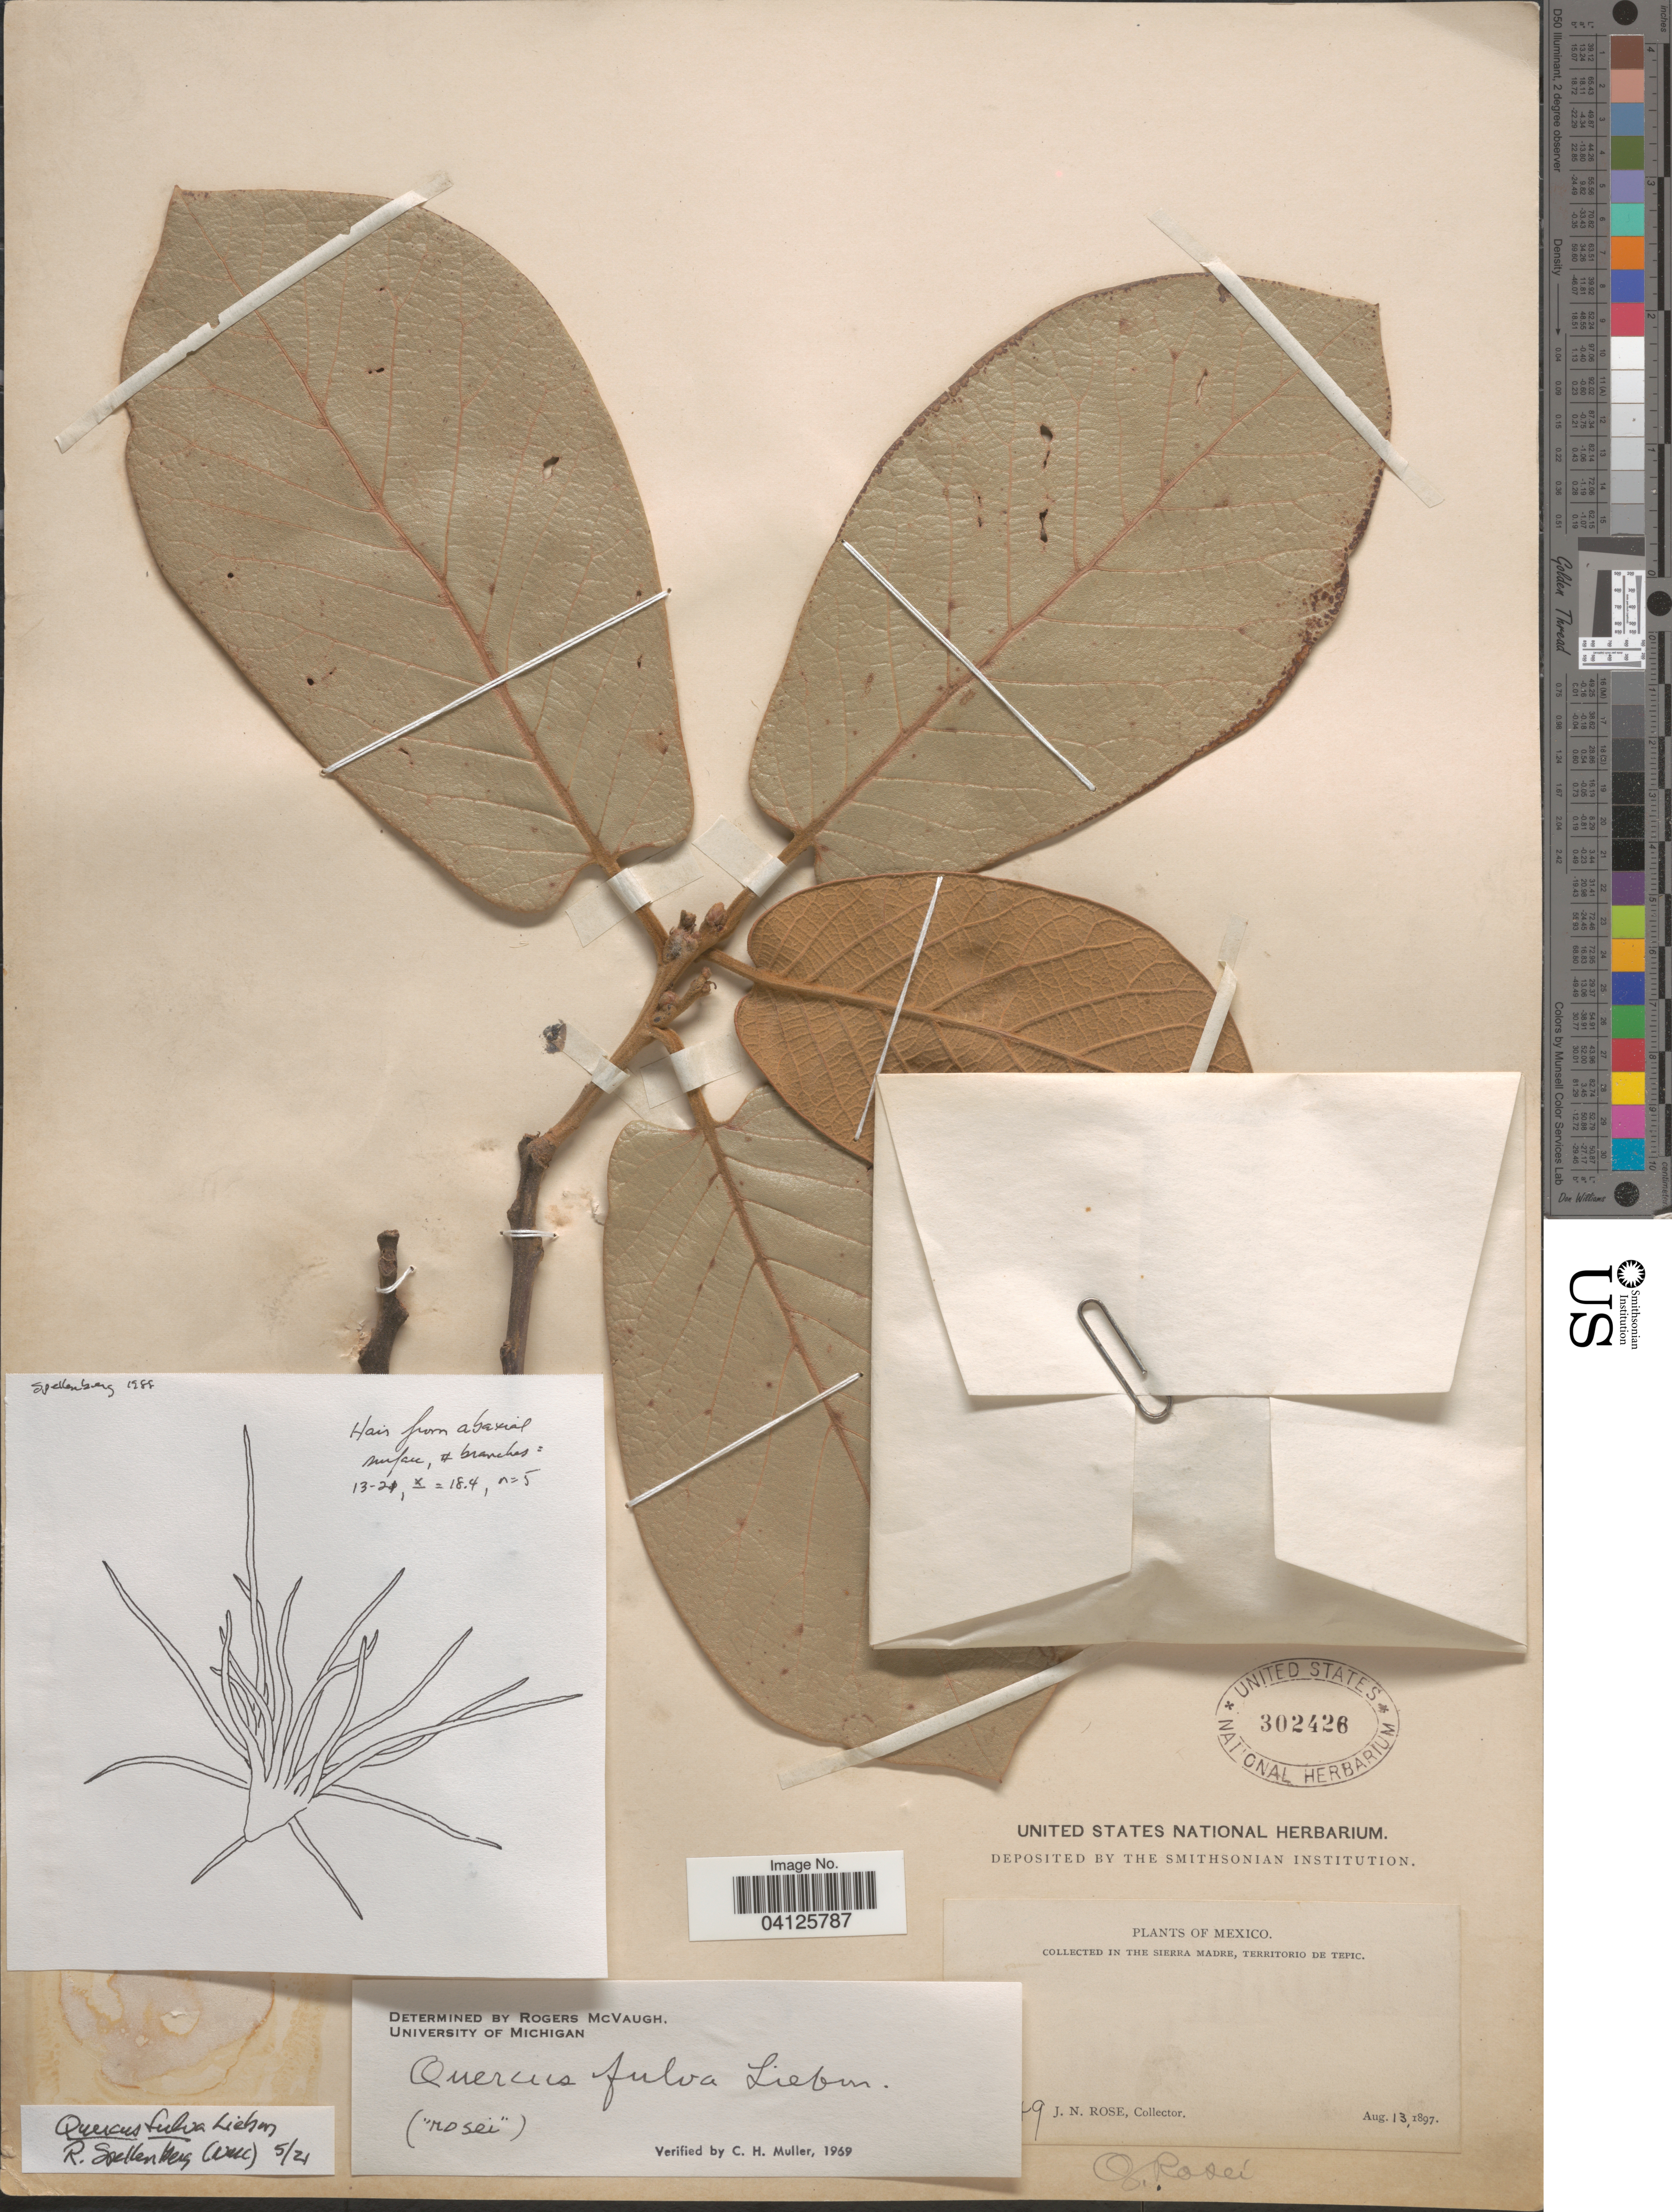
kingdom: Plantae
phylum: Tracheophyta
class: Magnoliopsida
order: Fagales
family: Fagaceae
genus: Quercus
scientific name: Quercus fulva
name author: Liebm.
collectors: J. N. Rose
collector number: !9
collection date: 1897-08-13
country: Mexico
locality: In the Sierra Madre, Territorio de Tepic.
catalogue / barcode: US 302426